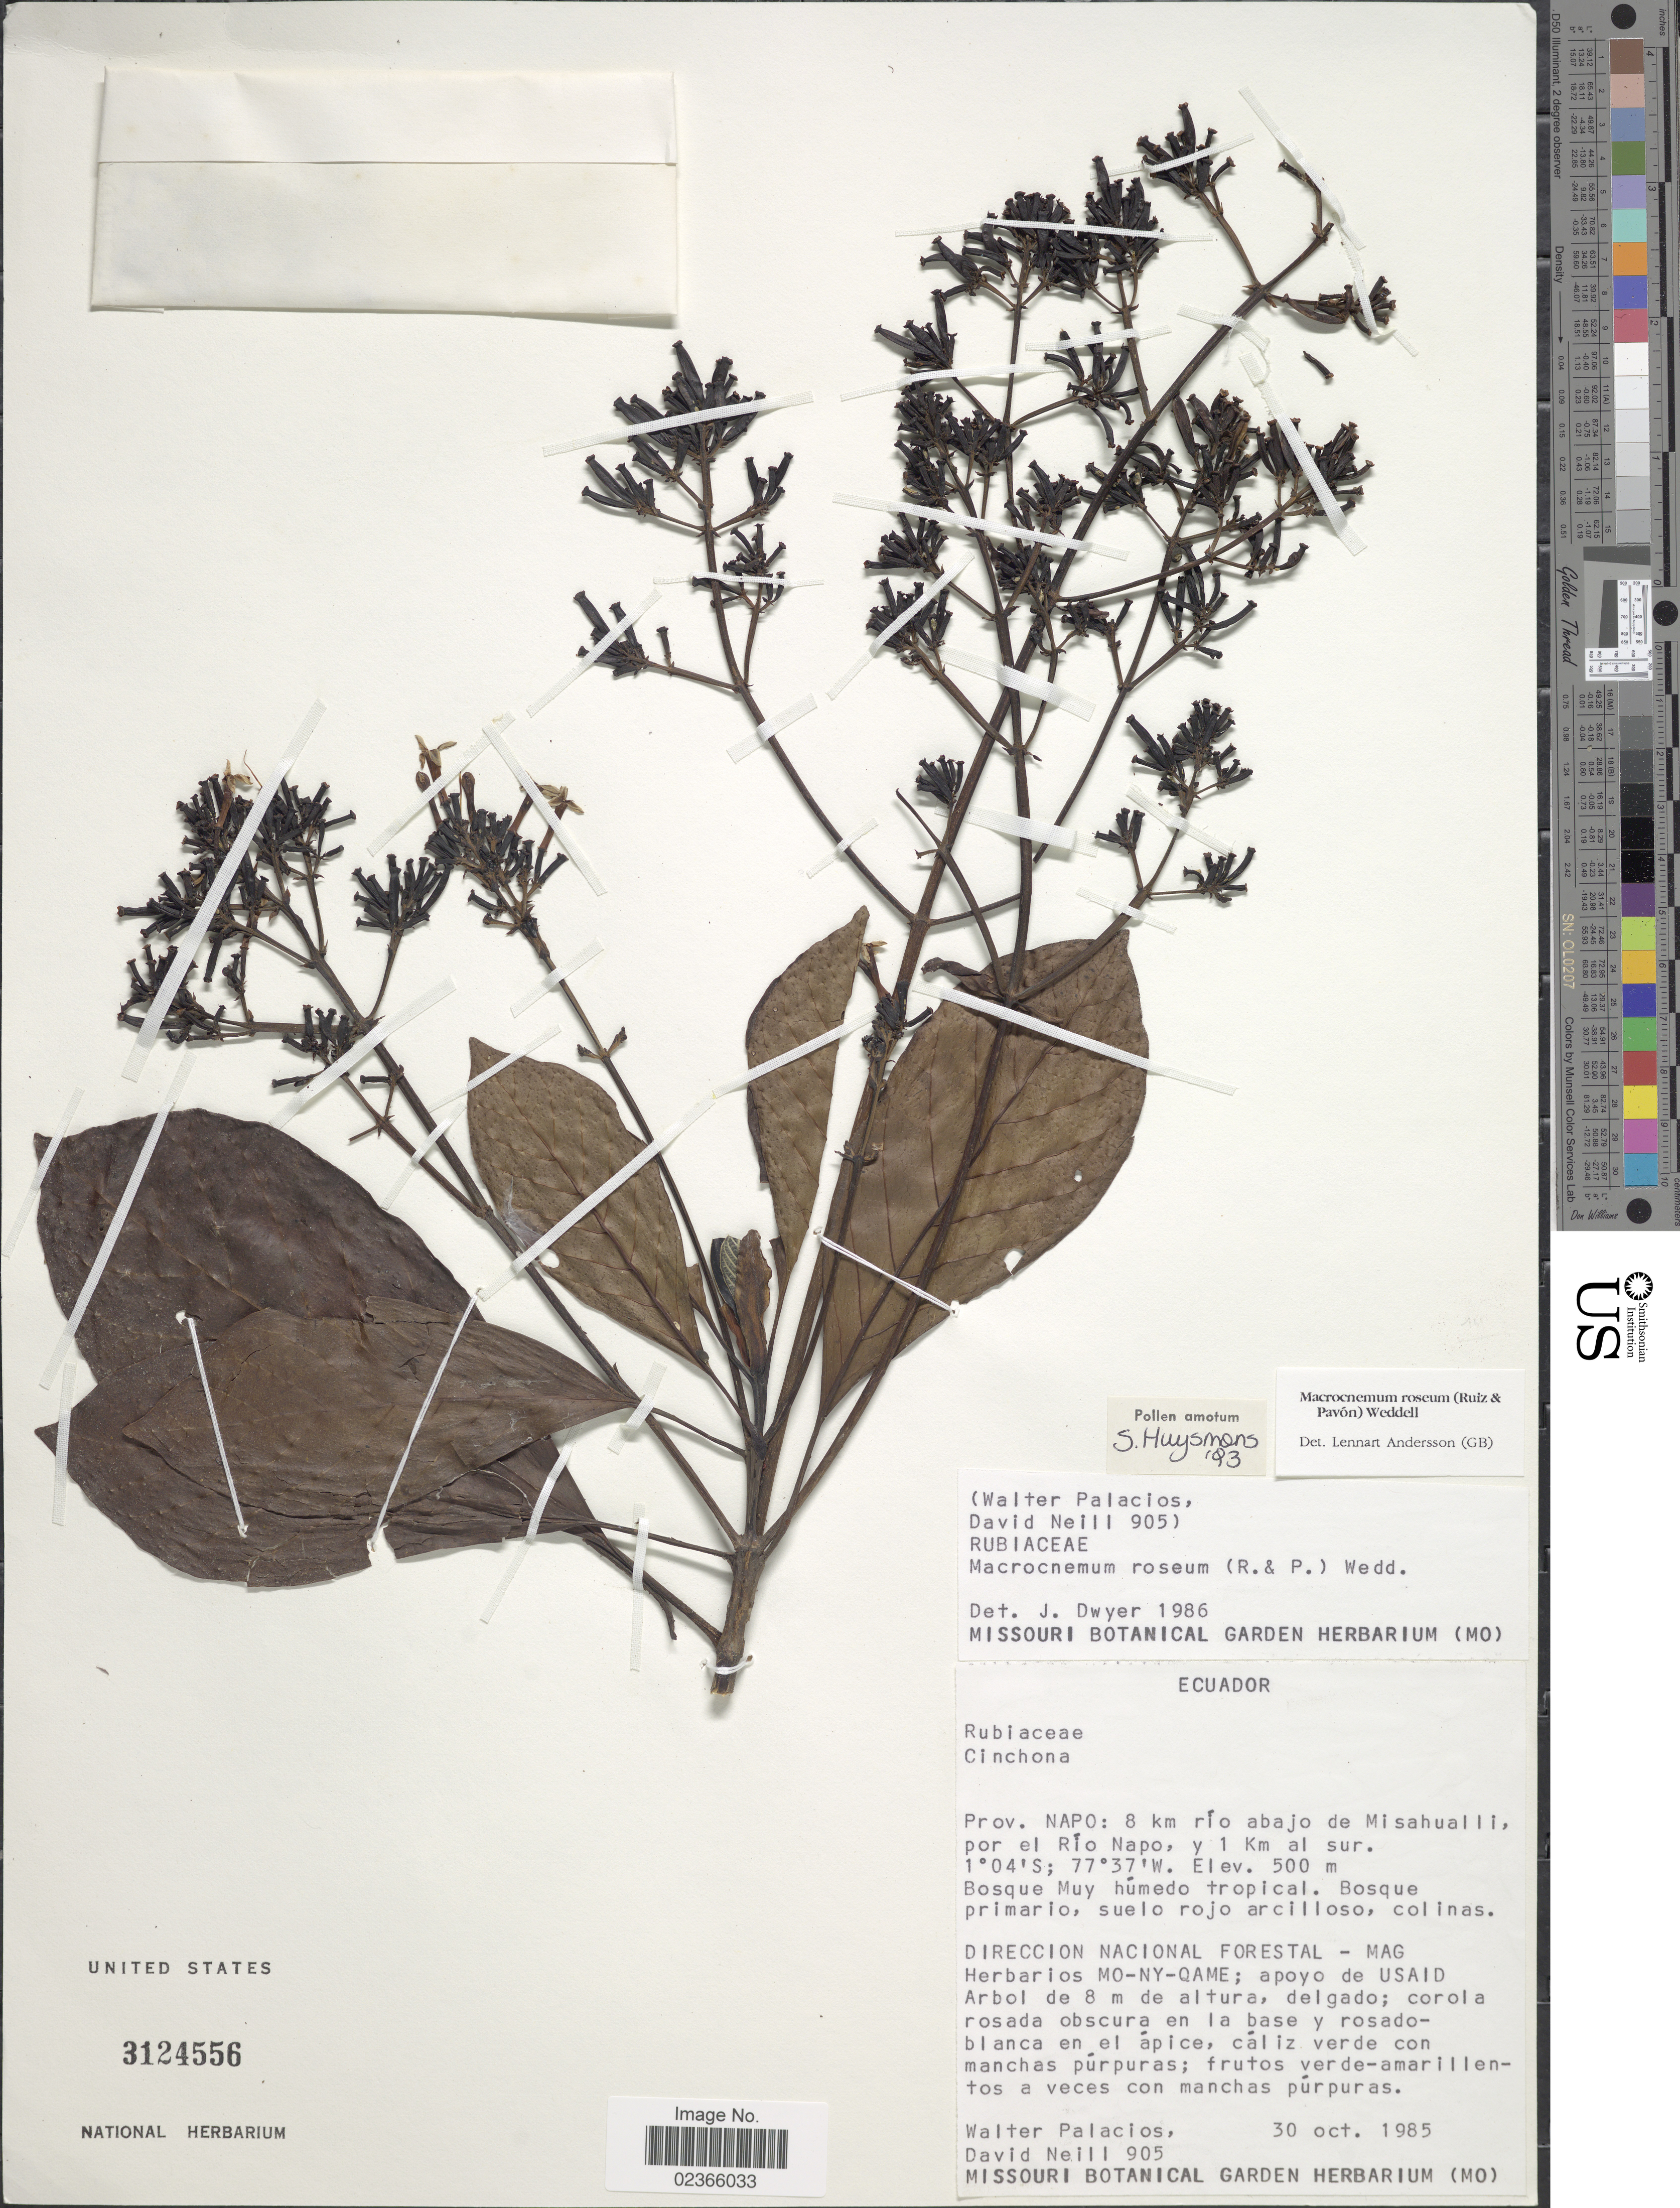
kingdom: Plantae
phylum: Tracheophyta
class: Magnoliopsida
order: Gentianales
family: Rubiaceae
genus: Macrocnemum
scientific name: Macrocnemum roseum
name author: Wedd.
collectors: W. Palacios & D. Neill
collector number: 905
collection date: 1985-10-30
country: Ecuador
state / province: Napo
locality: Prov. Napo: 8 km rio abajao de Misahualli, pre el Rio Napo, y 1 Km al sur.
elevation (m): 500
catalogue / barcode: US 3124556